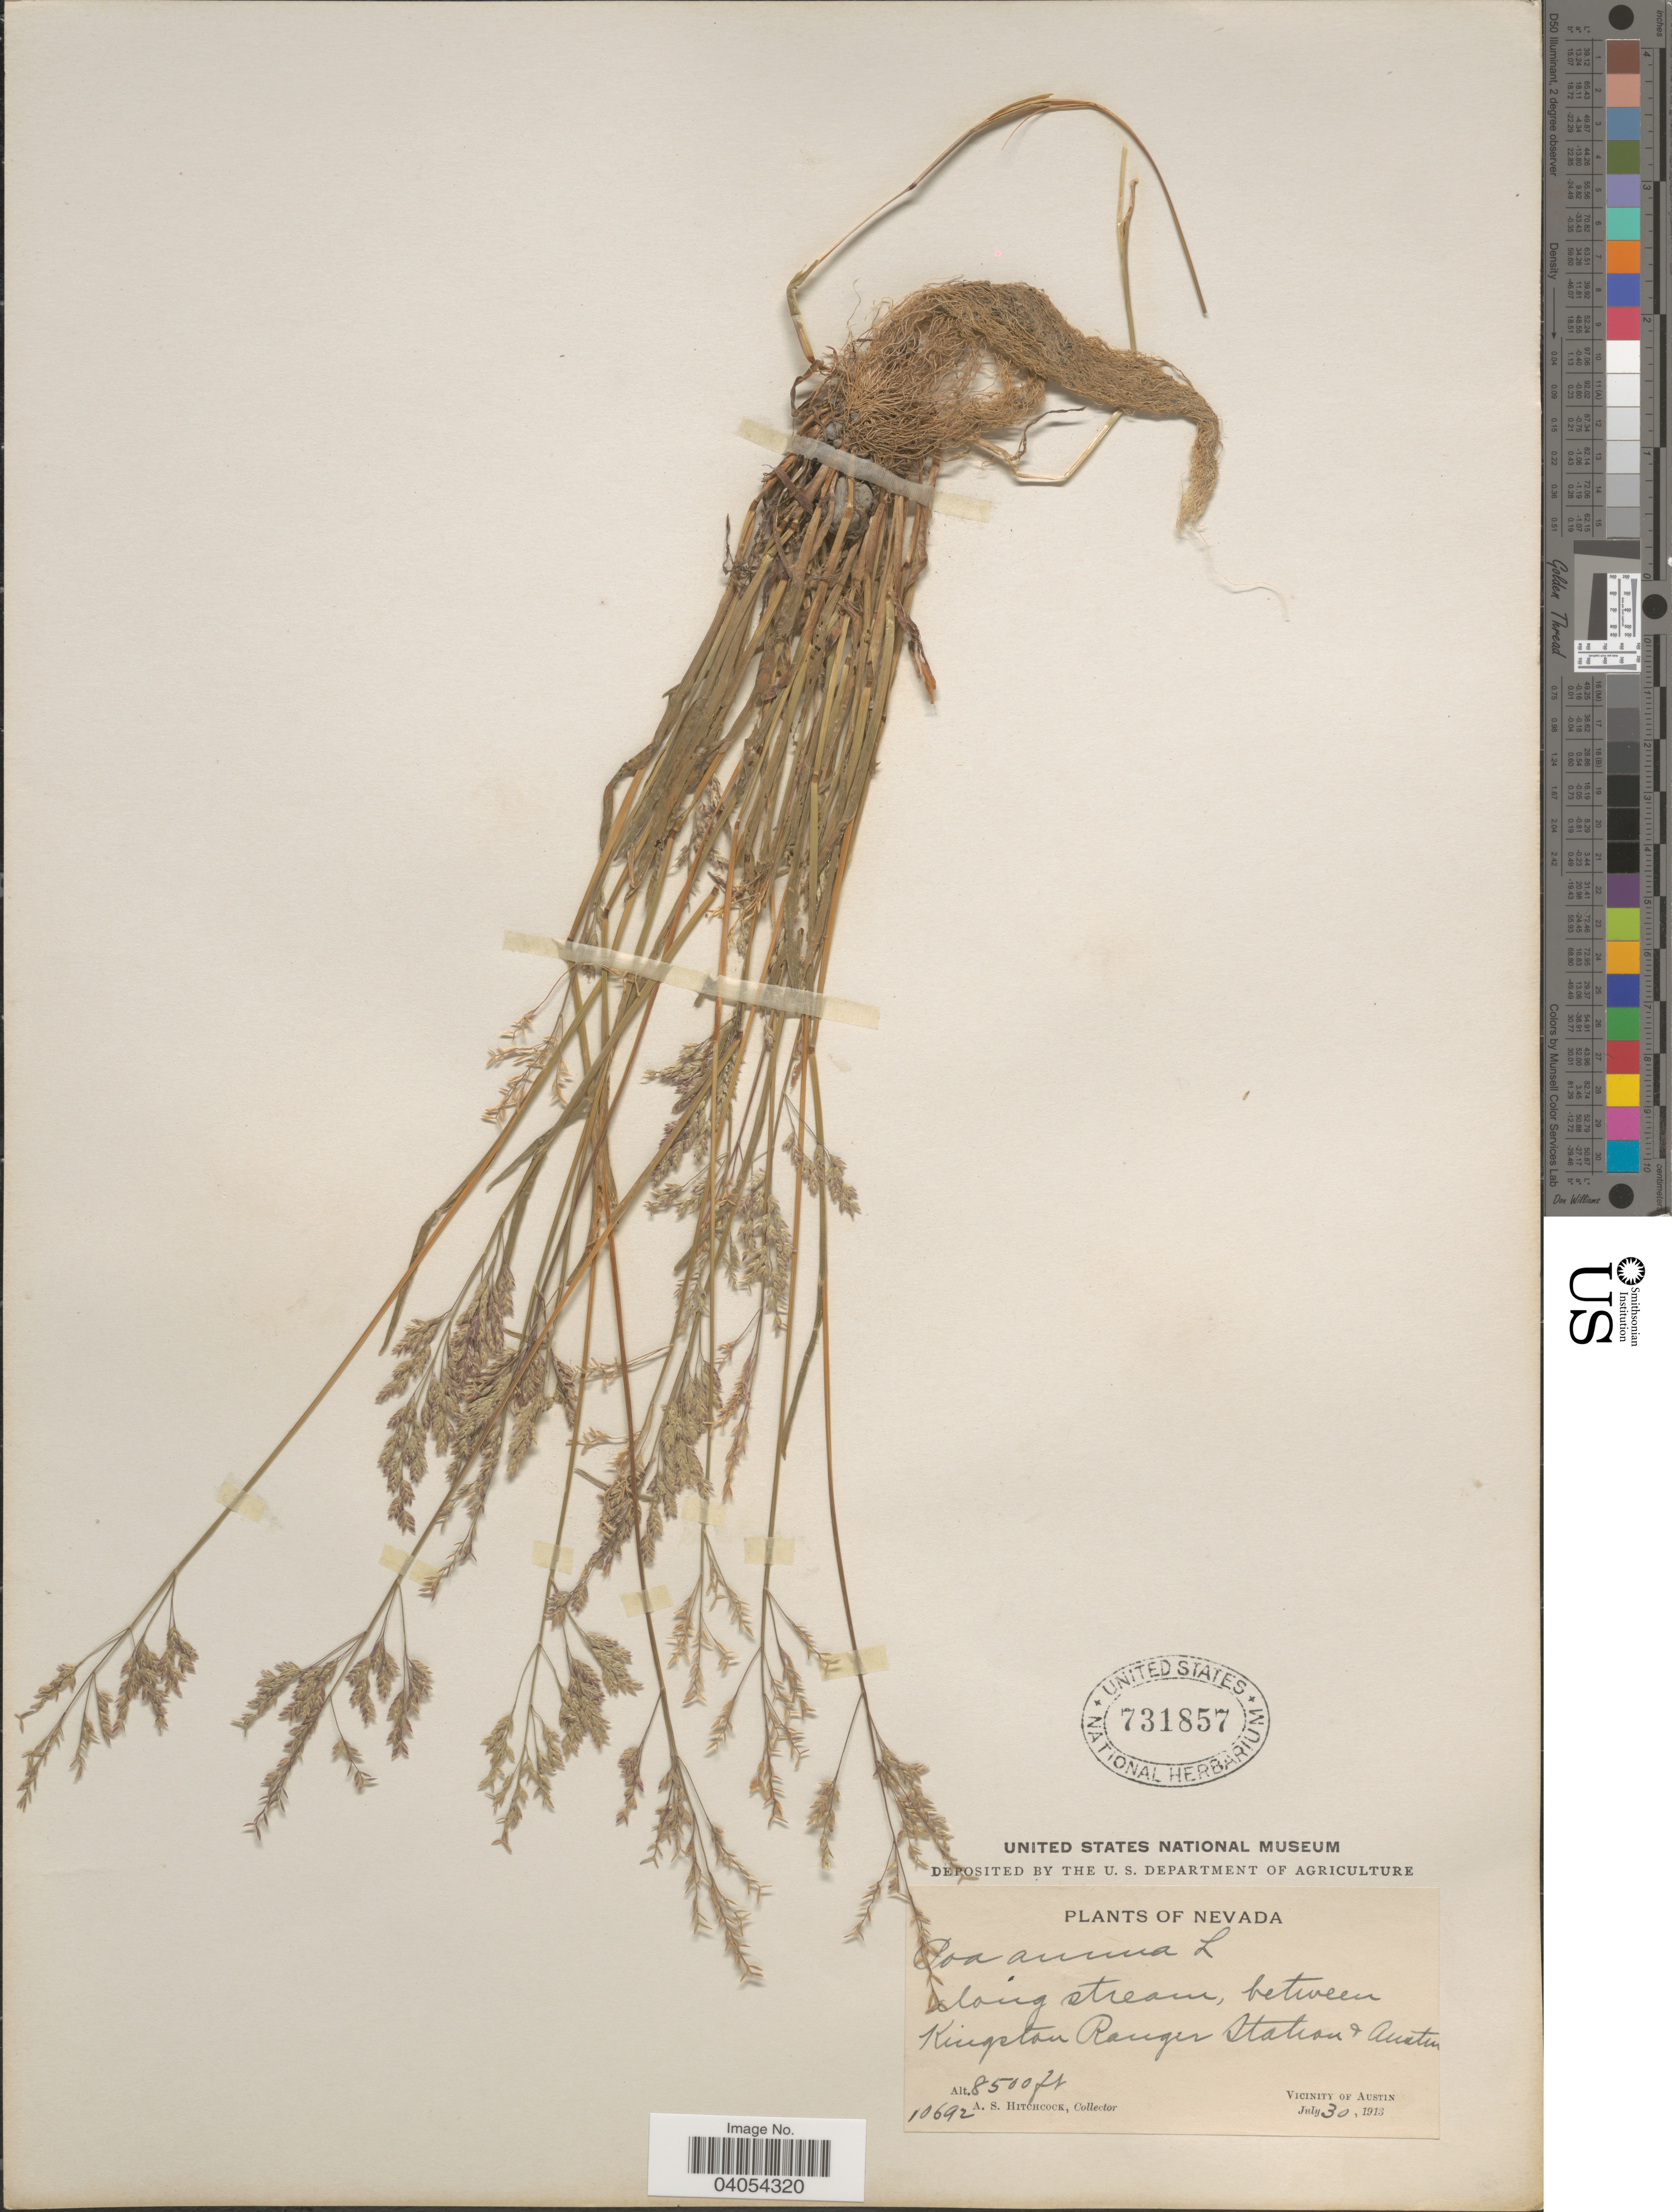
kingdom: Plantae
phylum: Tracheophyta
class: Liliopsida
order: Poales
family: Poaceae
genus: Poa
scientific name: Poa annua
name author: L.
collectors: A. S. Hitchcock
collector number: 10692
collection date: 1913-07-30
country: United States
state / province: Nevada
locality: Between Kingston Ranger Station + Austin. Vicinity of Austin.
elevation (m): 2591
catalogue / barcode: US 731857